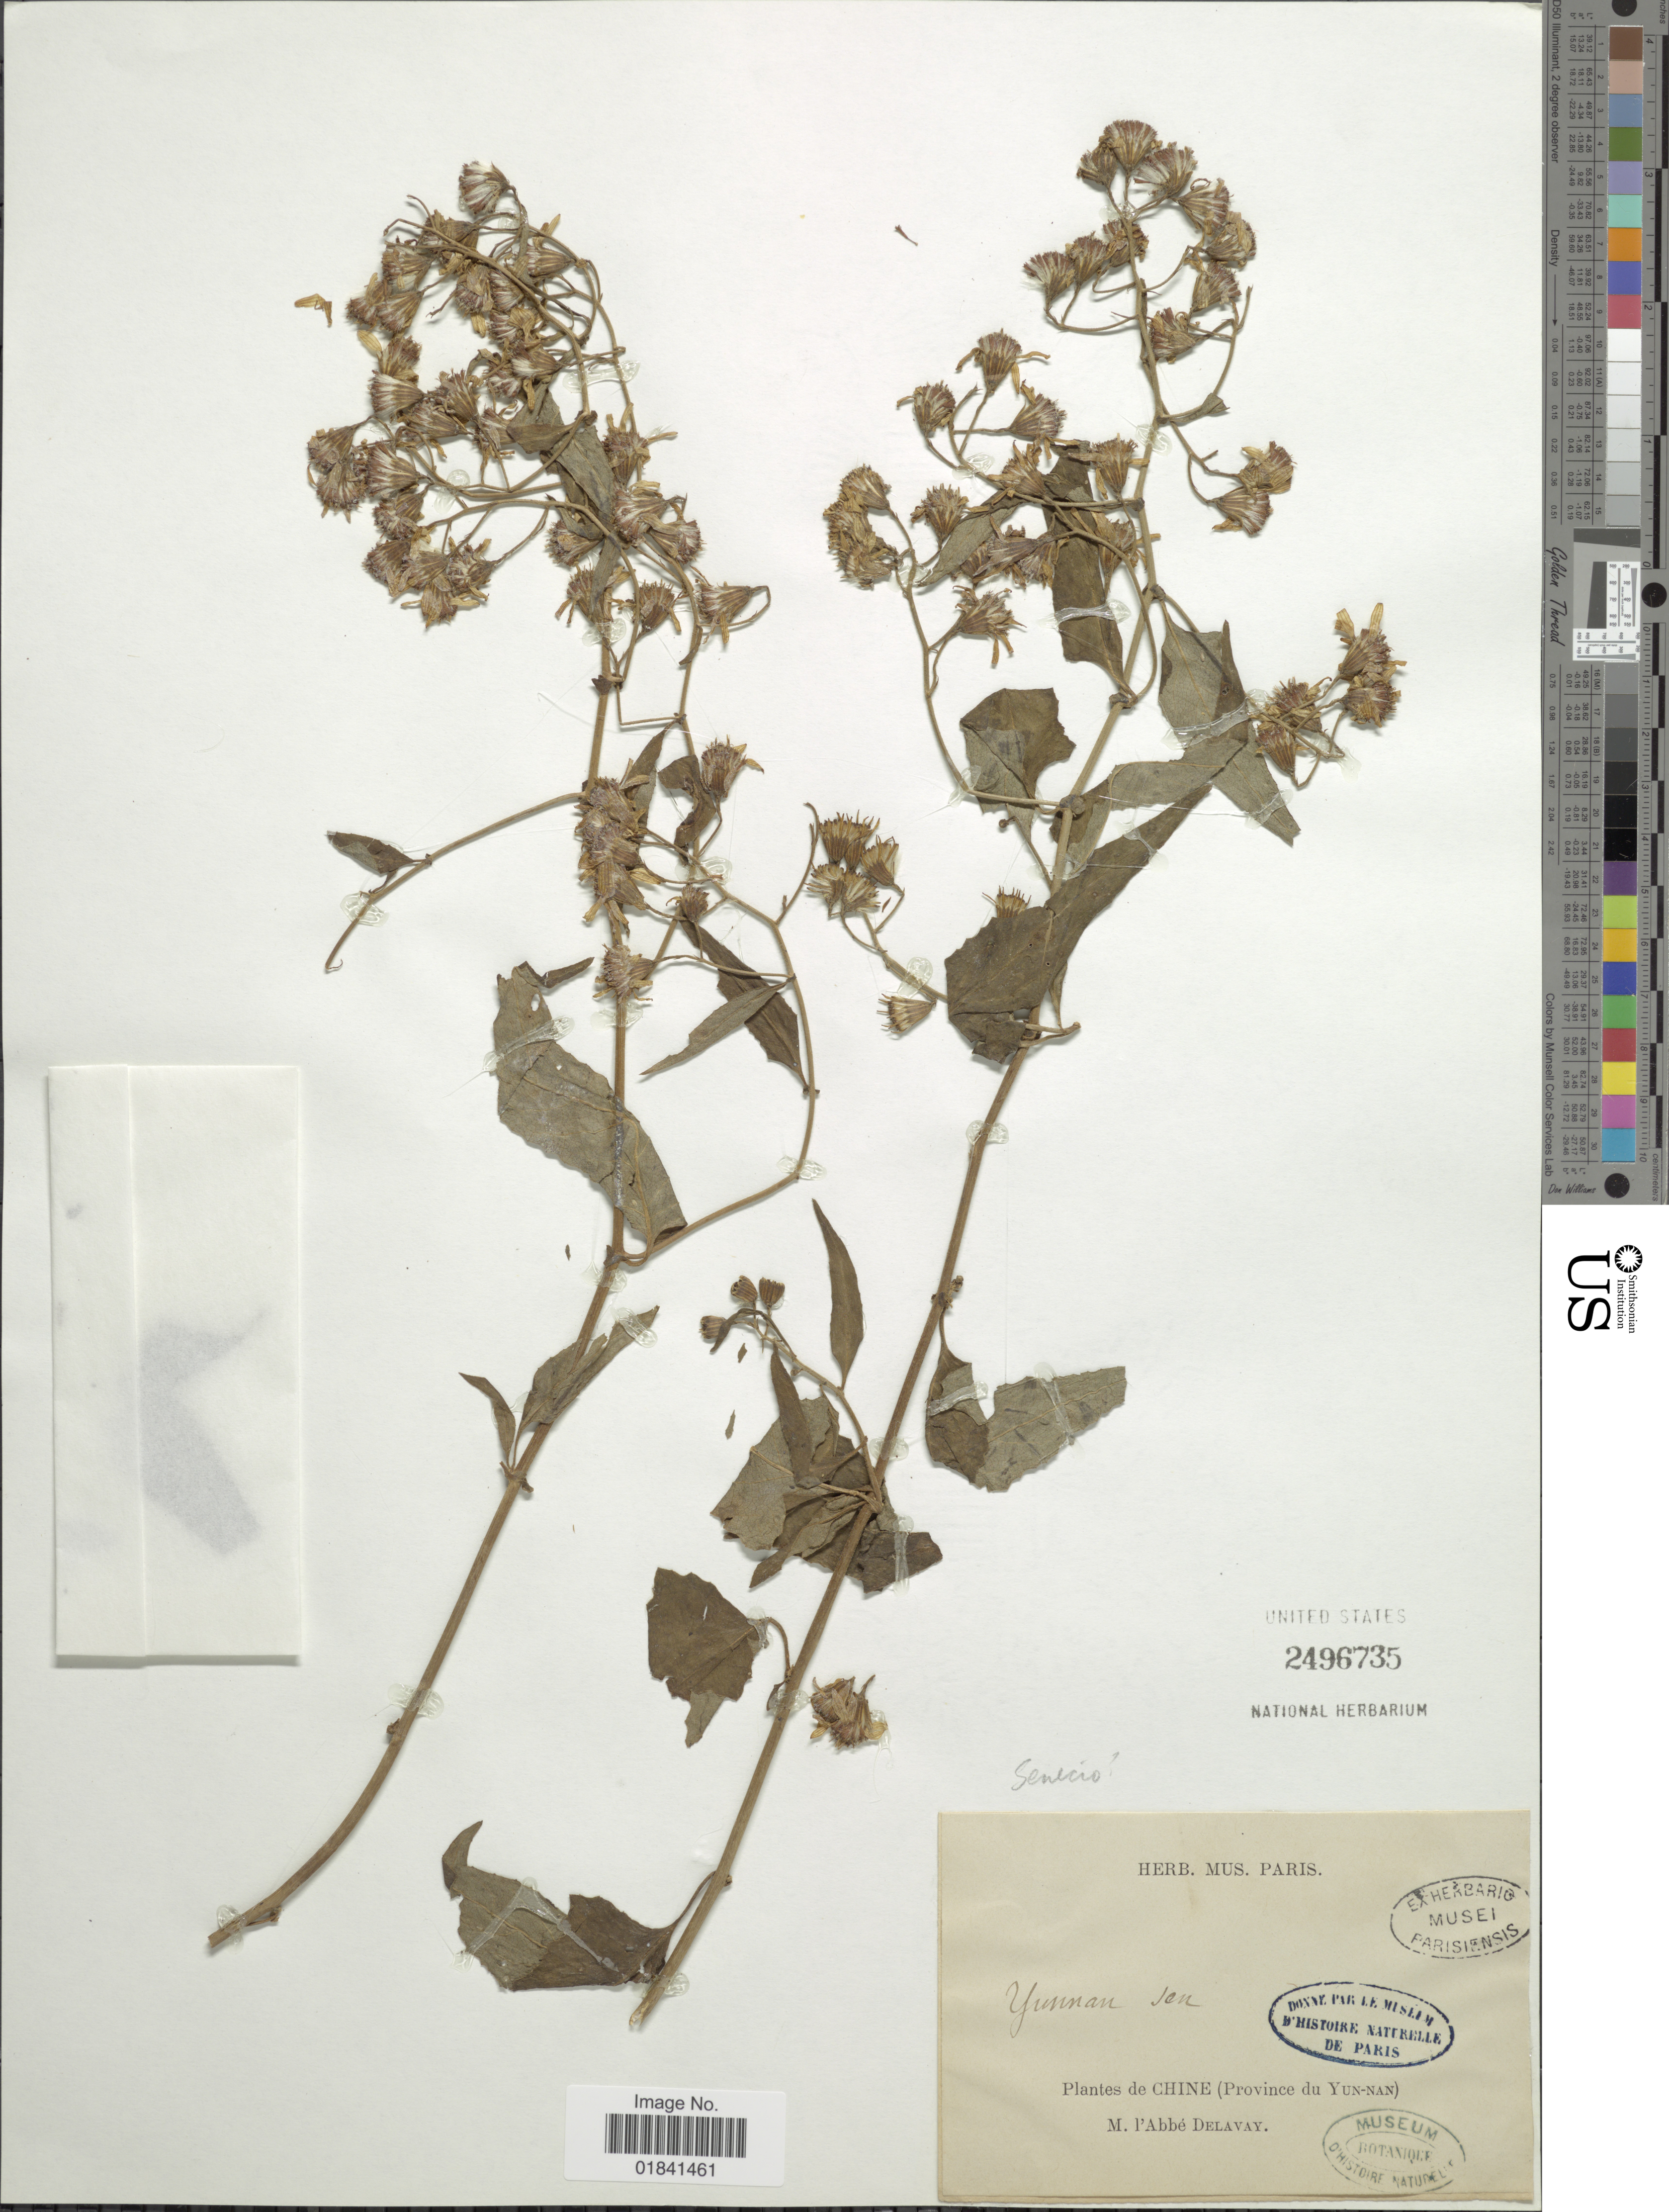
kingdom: Plantae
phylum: Tracheophyta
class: Magnoliopsida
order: Asterales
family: Asteraceae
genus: Senecio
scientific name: Senecio scandens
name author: Buch.-Ham. ex D. Don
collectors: P. Delavay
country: China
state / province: Yunnan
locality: Province du Yunnan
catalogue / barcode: US 2496735